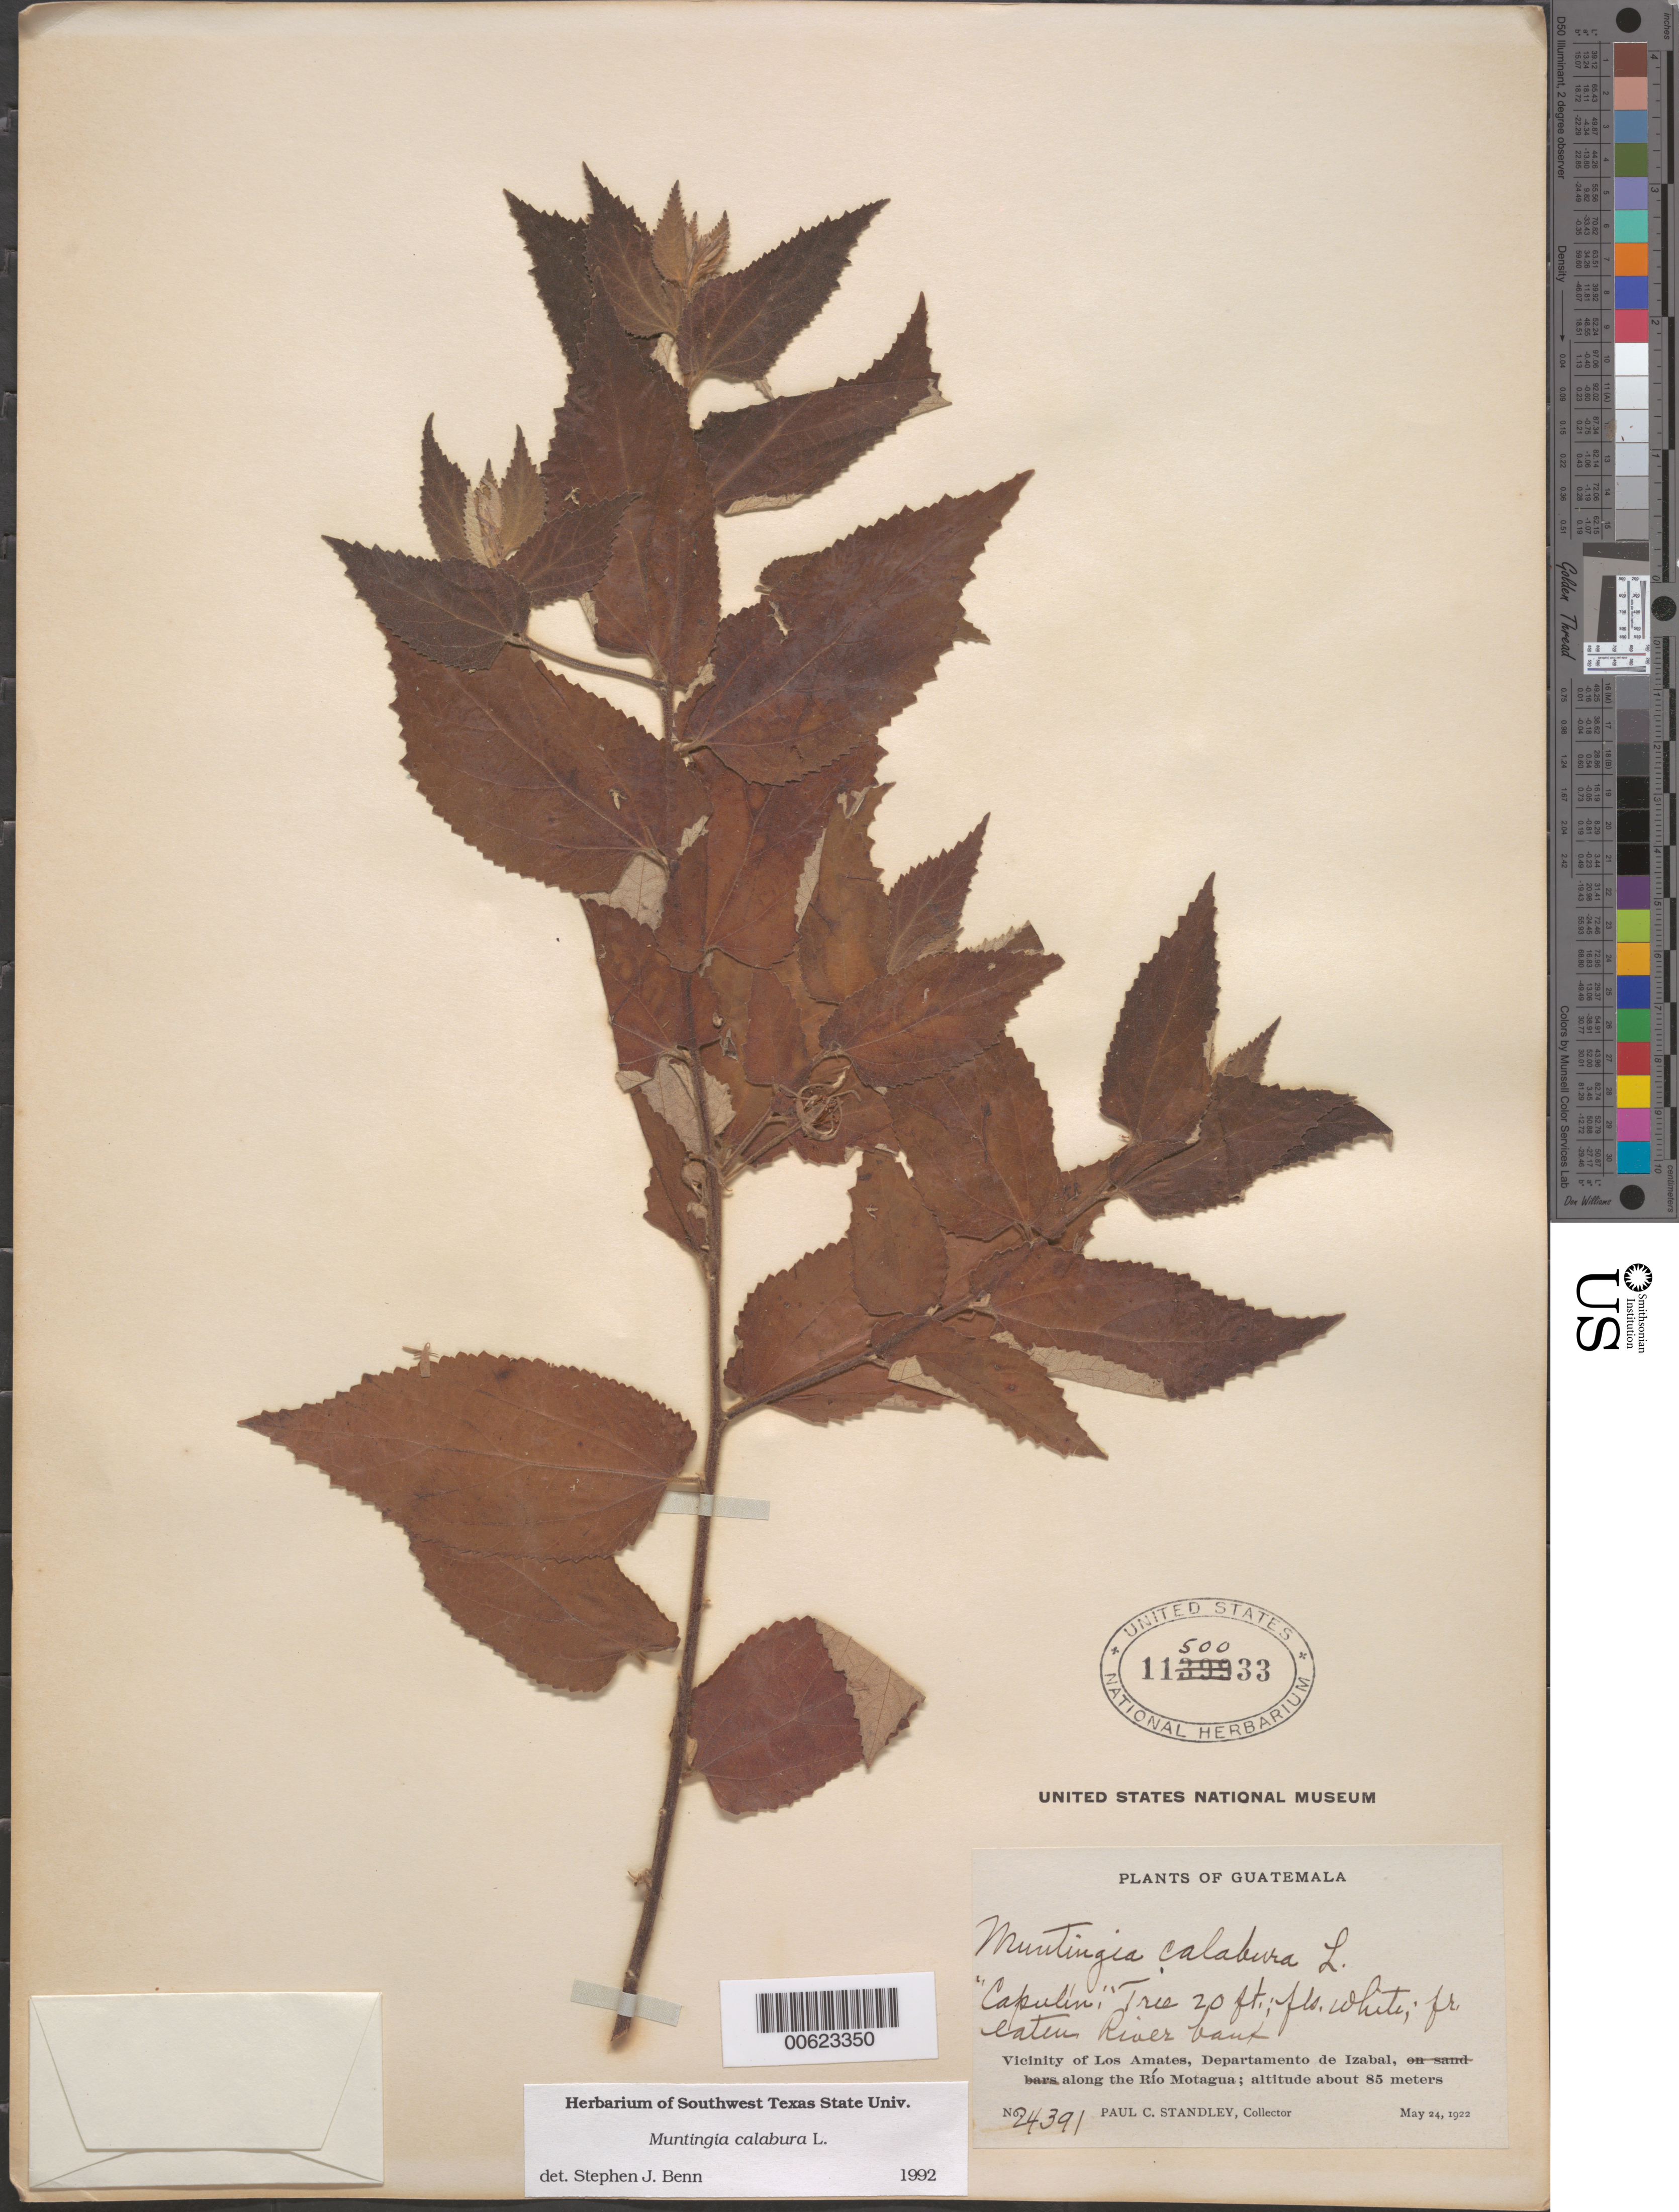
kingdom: Plantae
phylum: Tracheophyta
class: Magnoliopsida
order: Malvales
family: Muntingiaceae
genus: Muntingia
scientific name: Muntingia calabura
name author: L.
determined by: Benn, S. J.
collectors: P. C. Standley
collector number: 24391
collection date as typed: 24 May 1922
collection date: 1922-05-24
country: Guatemala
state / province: Izabal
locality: Vicinity of Los Amates, along the Río Motagua.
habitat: River bank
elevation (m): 85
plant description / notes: Common name: Capulín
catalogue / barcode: US 1150033